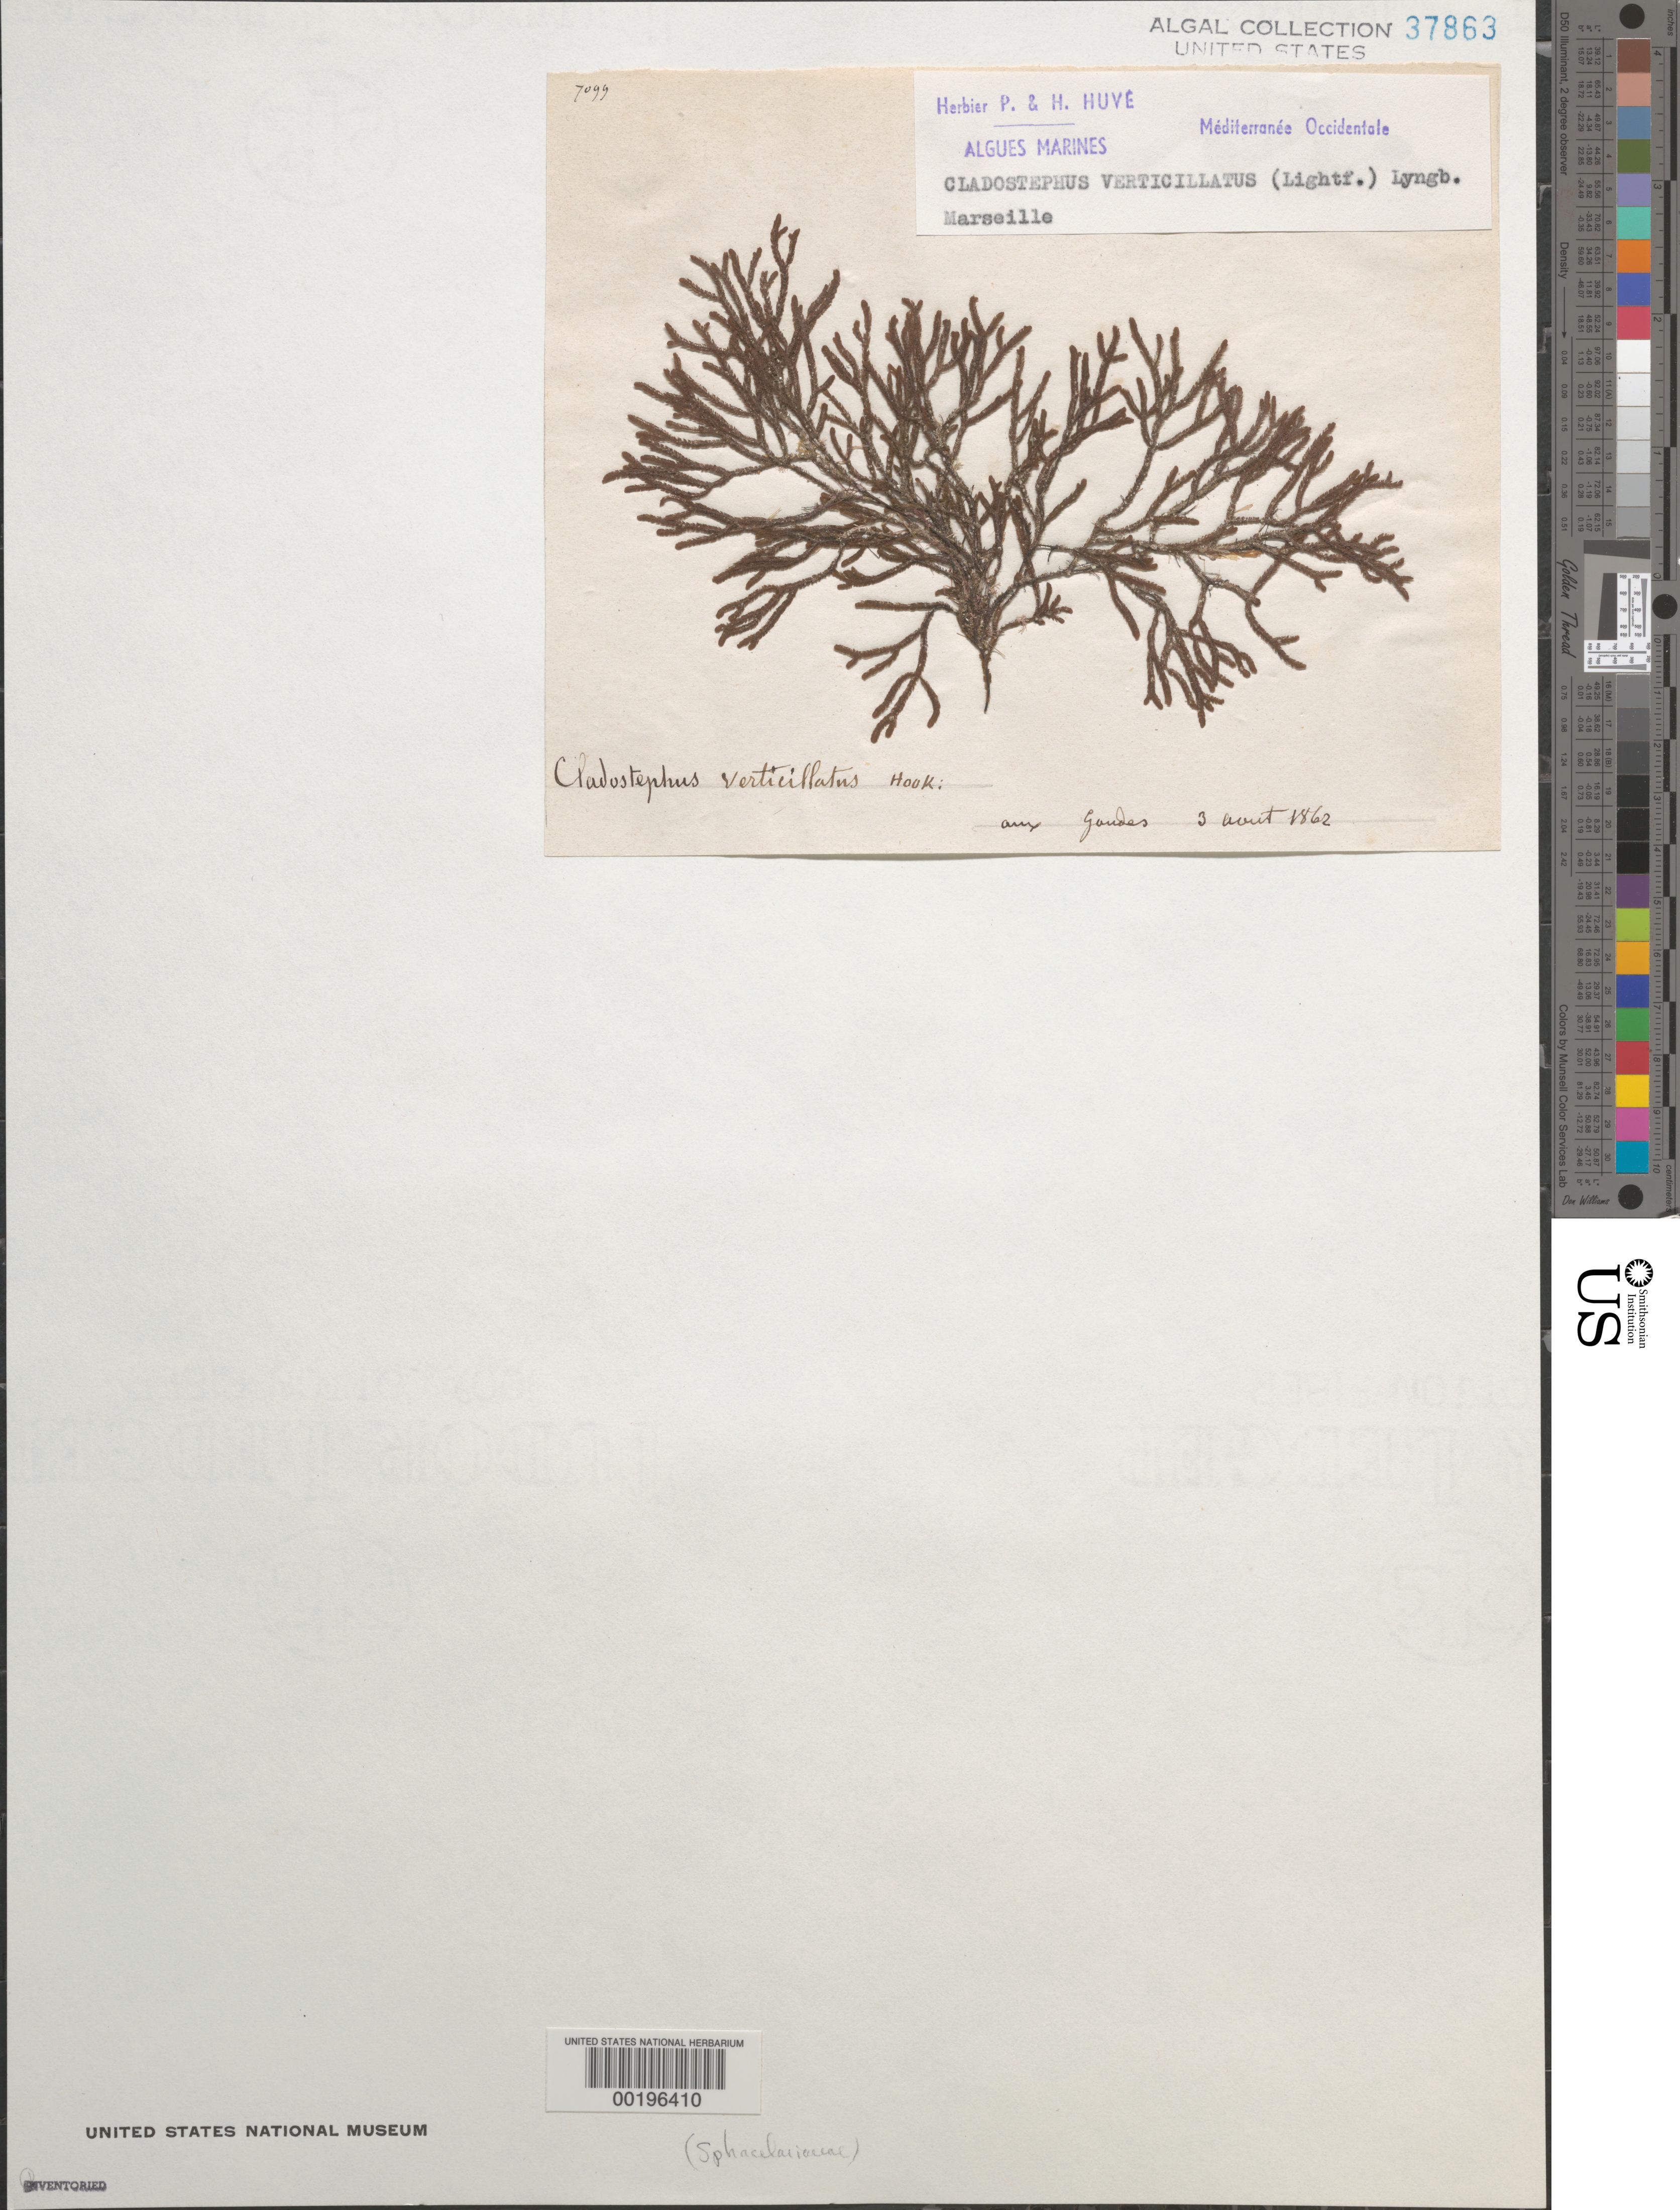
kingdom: Chromista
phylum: Ochrophyta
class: Phaeophyceae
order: Sphacelariales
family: Cladostephaceae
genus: Cladostephus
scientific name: Cladostephus hirsutus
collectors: P. Huve & H. Huve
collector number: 7099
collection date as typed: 03 Aug 1862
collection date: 1862-08-03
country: France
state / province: Provence-Alpes-Côte d'Azur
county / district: Bouches-Du-Rhône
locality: Marseille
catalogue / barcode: US 37863